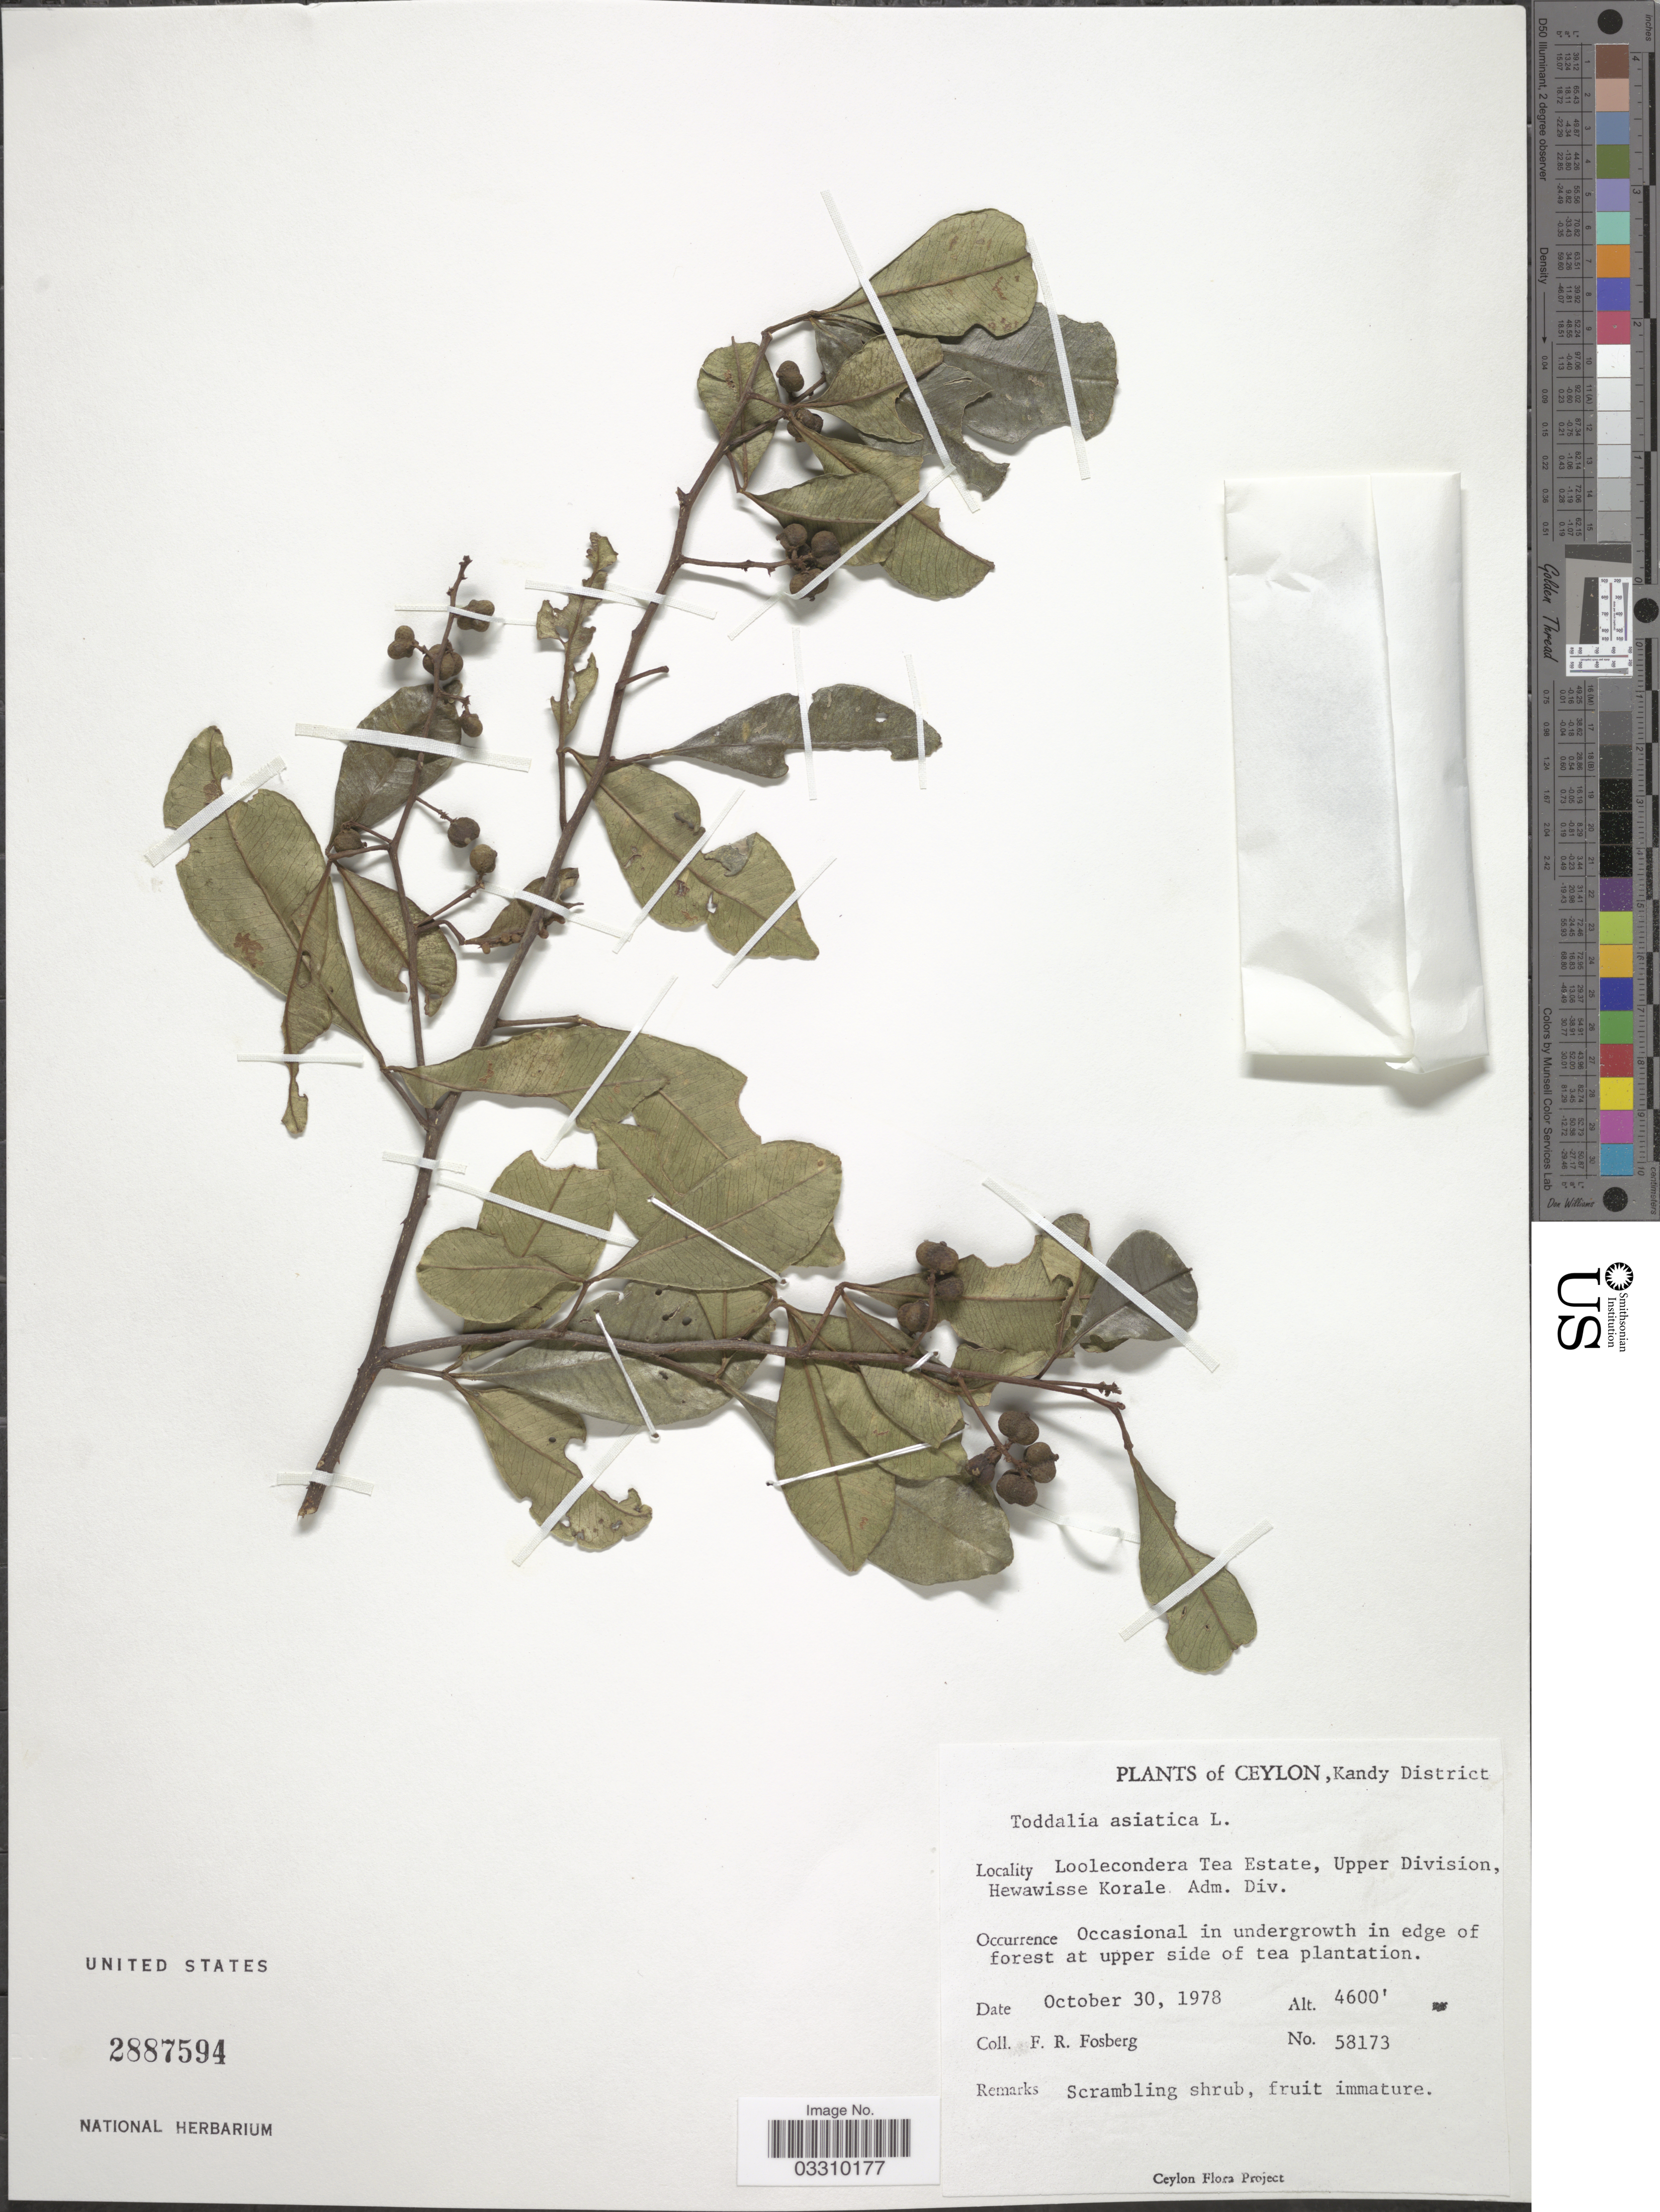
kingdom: Plantae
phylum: Tracheophyta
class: Magnoliopsida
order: Sapindales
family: Rutaceae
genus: Zanthoxylum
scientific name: Zanthoxylum asiaticum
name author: (L.) Appelhans et al.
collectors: F. R. Fosberg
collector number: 58173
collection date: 1978-10-30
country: Sri Lanka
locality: Ceylon, Kandy District. Loolecondera Tea Estate, Upper Division, Hewawisse Korale Adm.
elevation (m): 1402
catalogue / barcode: US 2887594